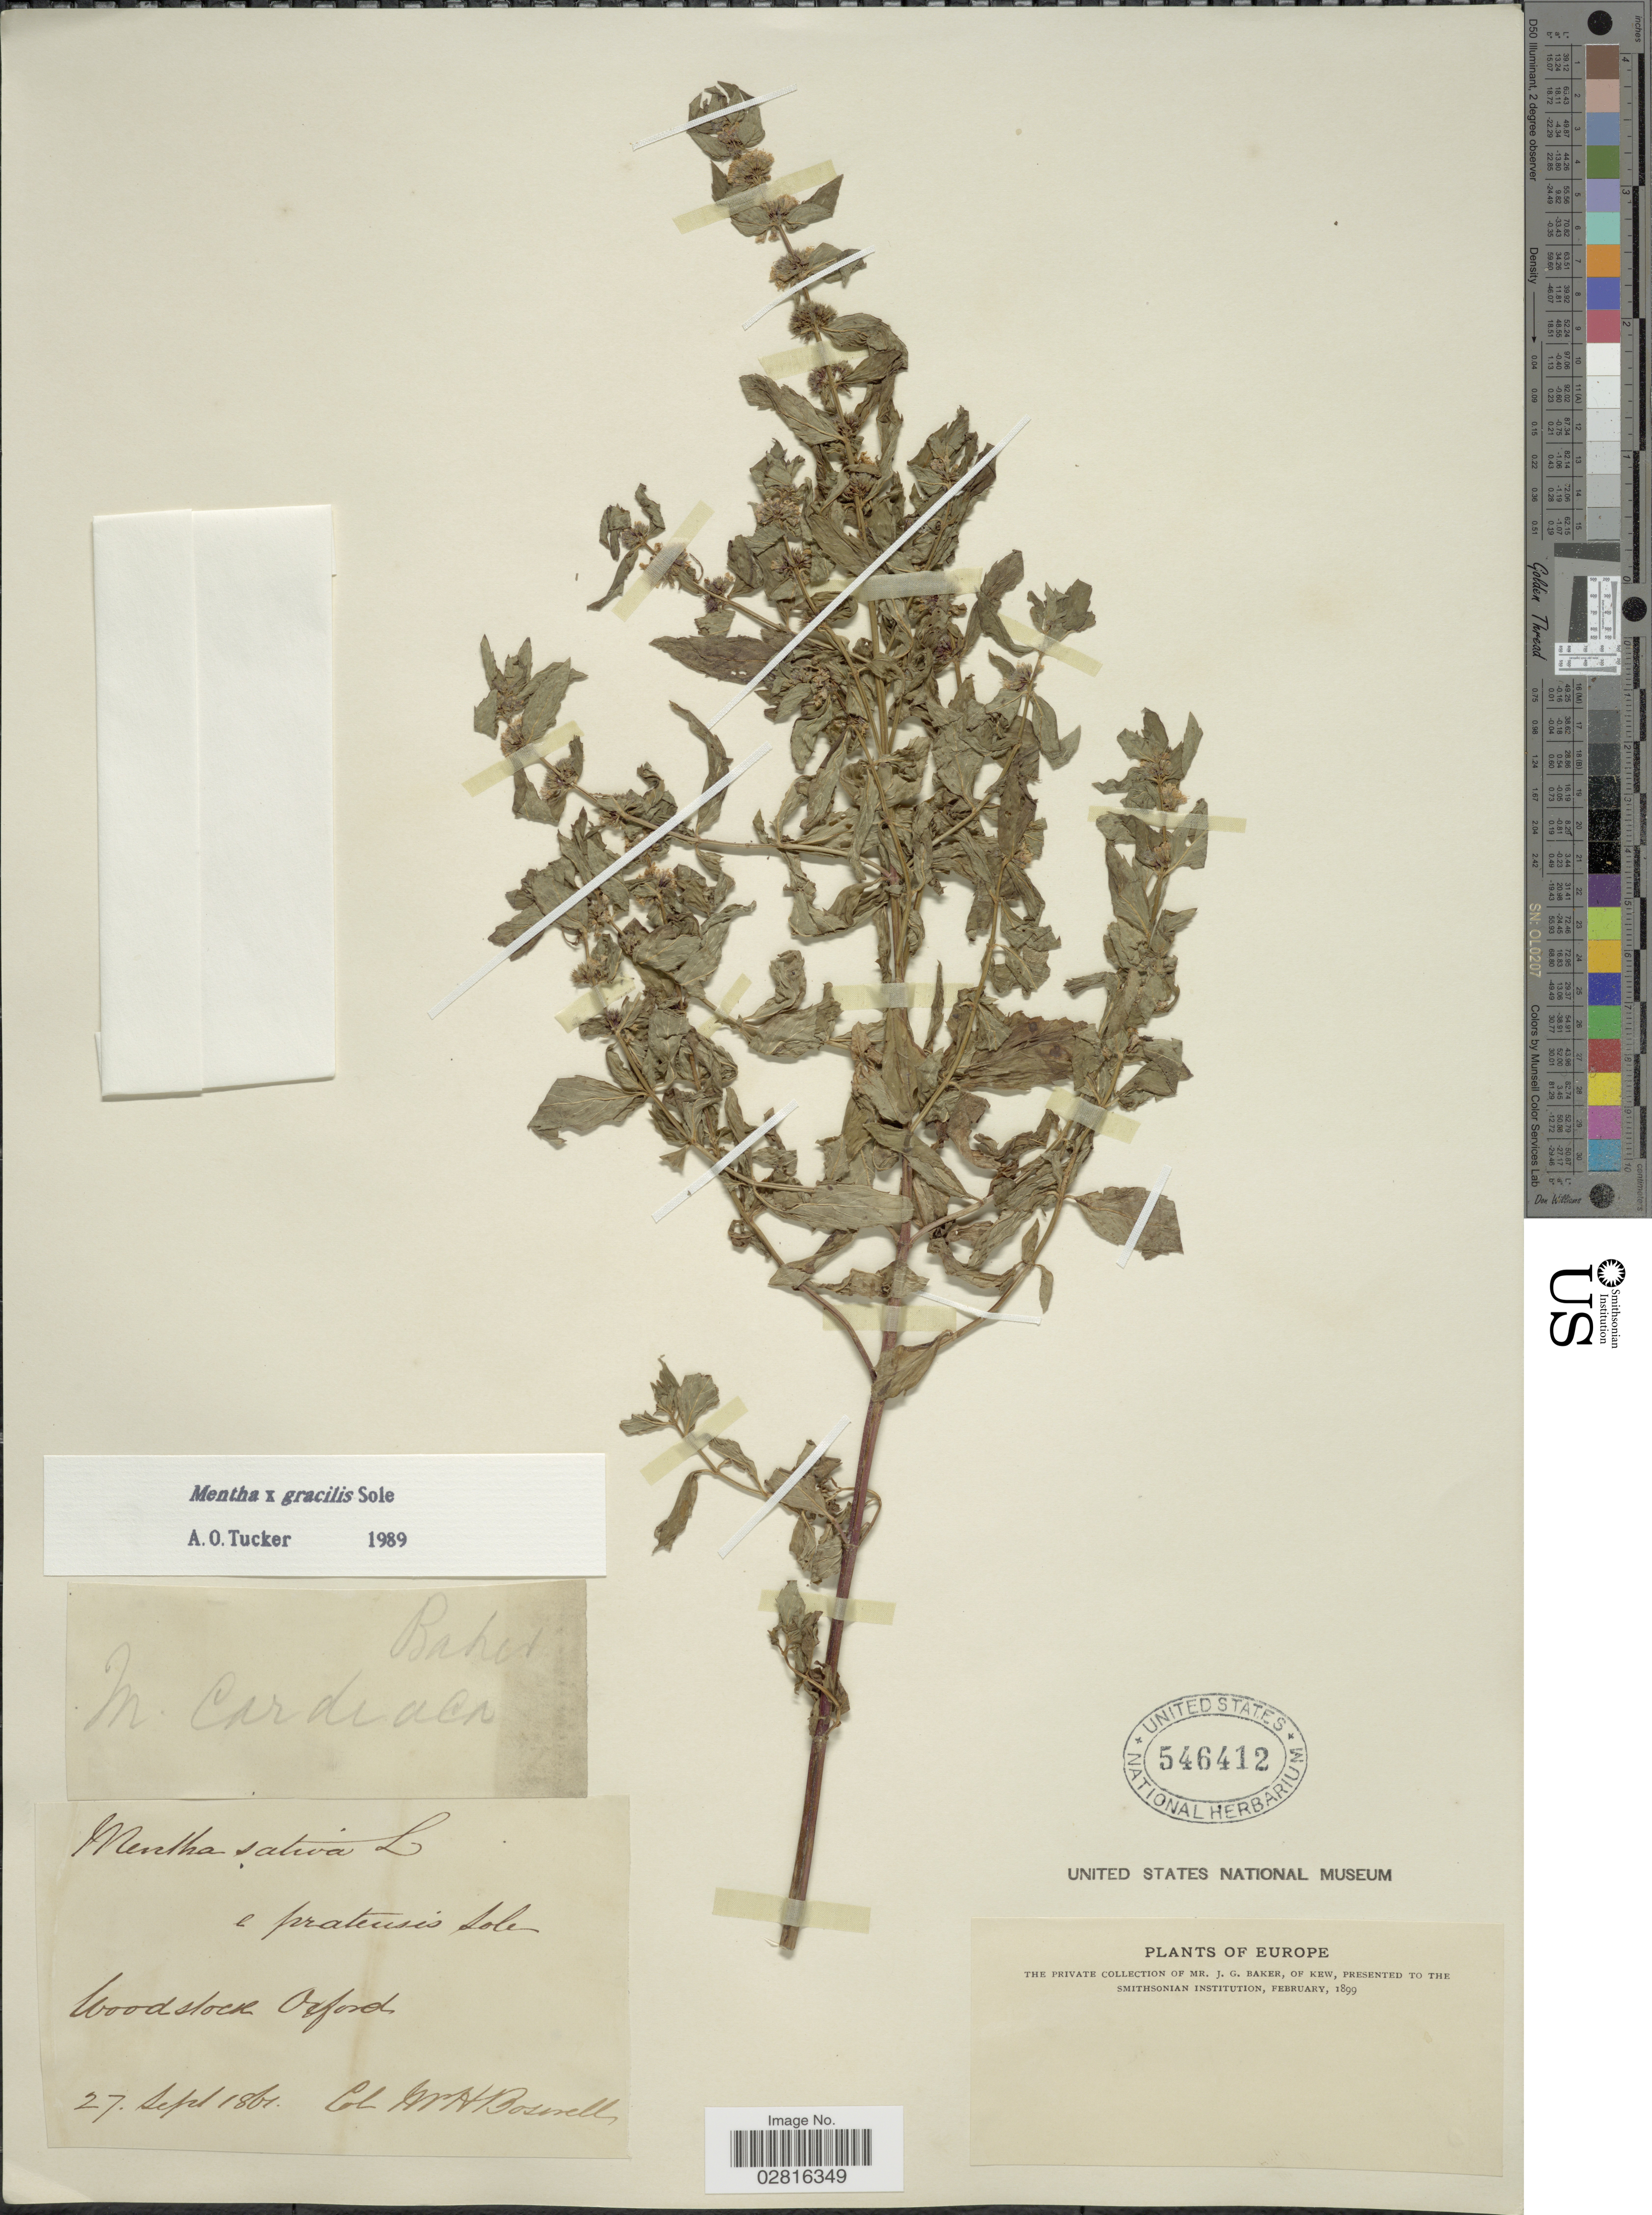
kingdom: Plantae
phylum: Tracheophyta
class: Magnoliopsida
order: Lamiales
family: Lamiaceae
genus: Mentha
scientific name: Mentha x gracilis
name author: Sole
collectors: W. Boswell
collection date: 1861-09-27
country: United Kingdom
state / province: England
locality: Europe. Woodstock Oxford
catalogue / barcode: US 546412